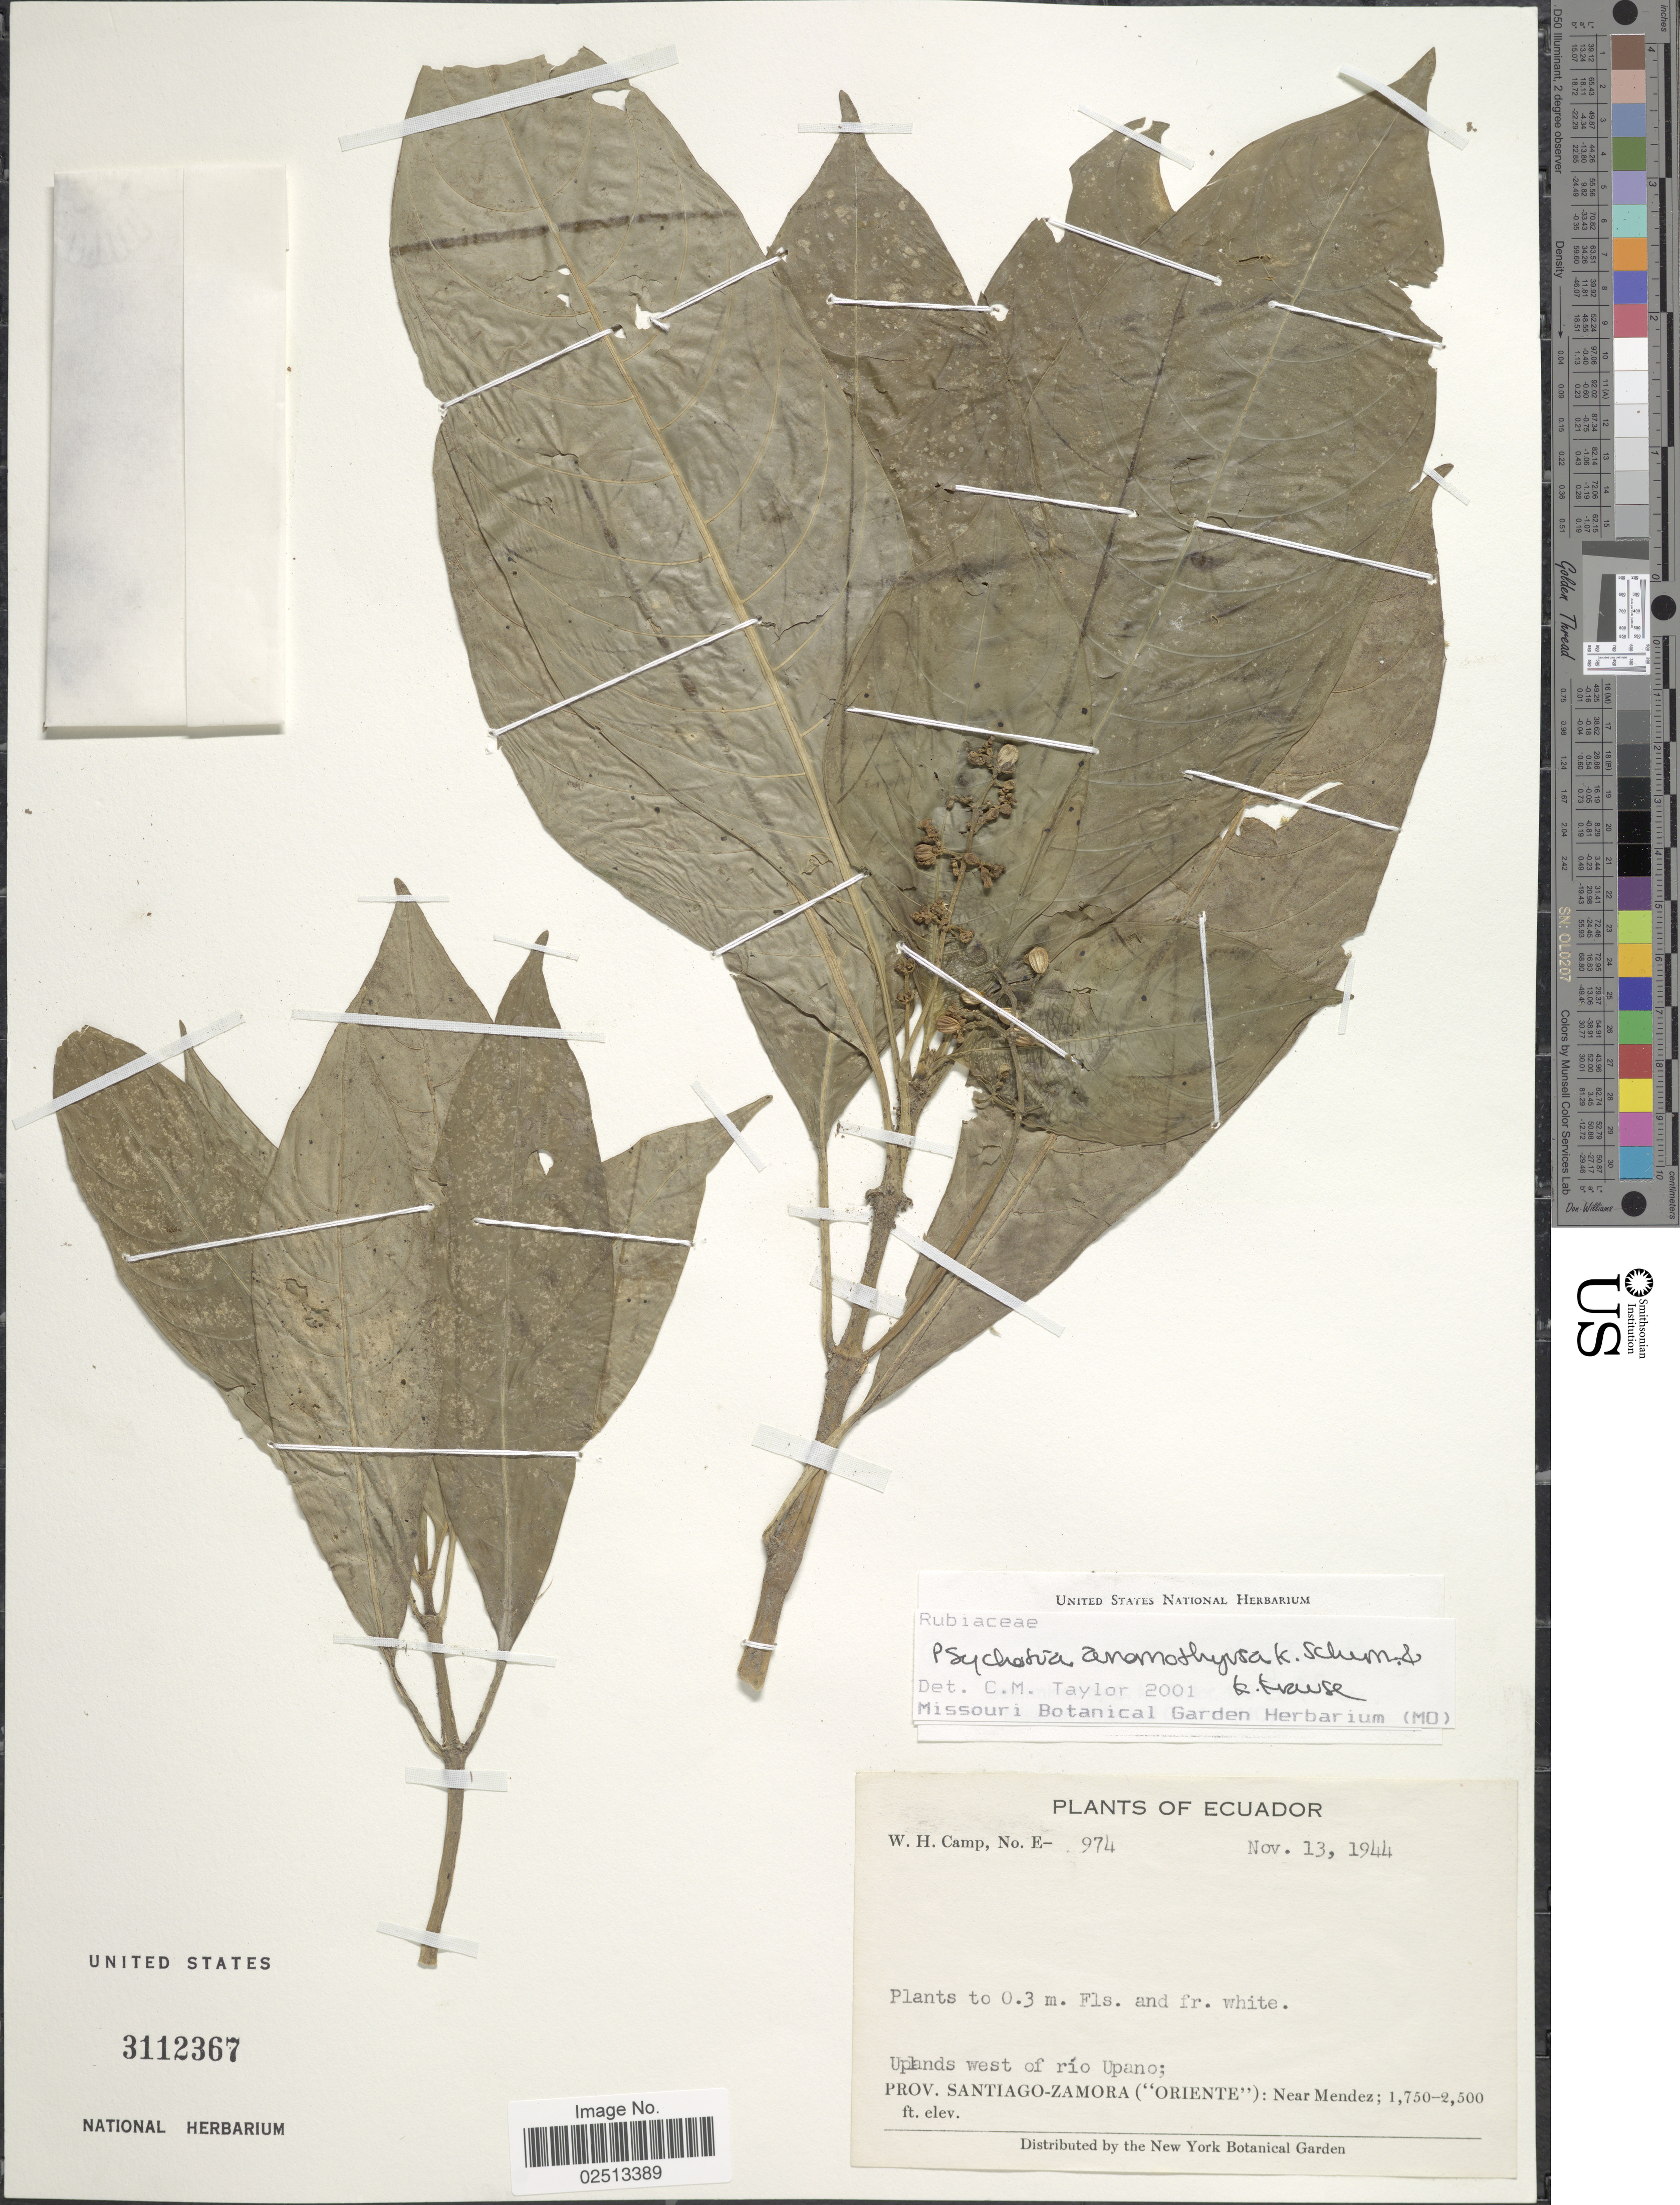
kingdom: Plantae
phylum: Tracheophyta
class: Magnoliopsida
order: Gentianales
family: Rubiaceae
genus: Psychotria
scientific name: Psychotria anemothyrsus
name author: K. Schum. & Krause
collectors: W. H. Camp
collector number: E-974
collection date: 1944-11-13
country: Ecuador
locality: Uplands west of río Upano; Prov. Santiago-Zamora ('Oriente'): Near Mendez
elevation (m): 533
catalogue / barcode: US 3112367